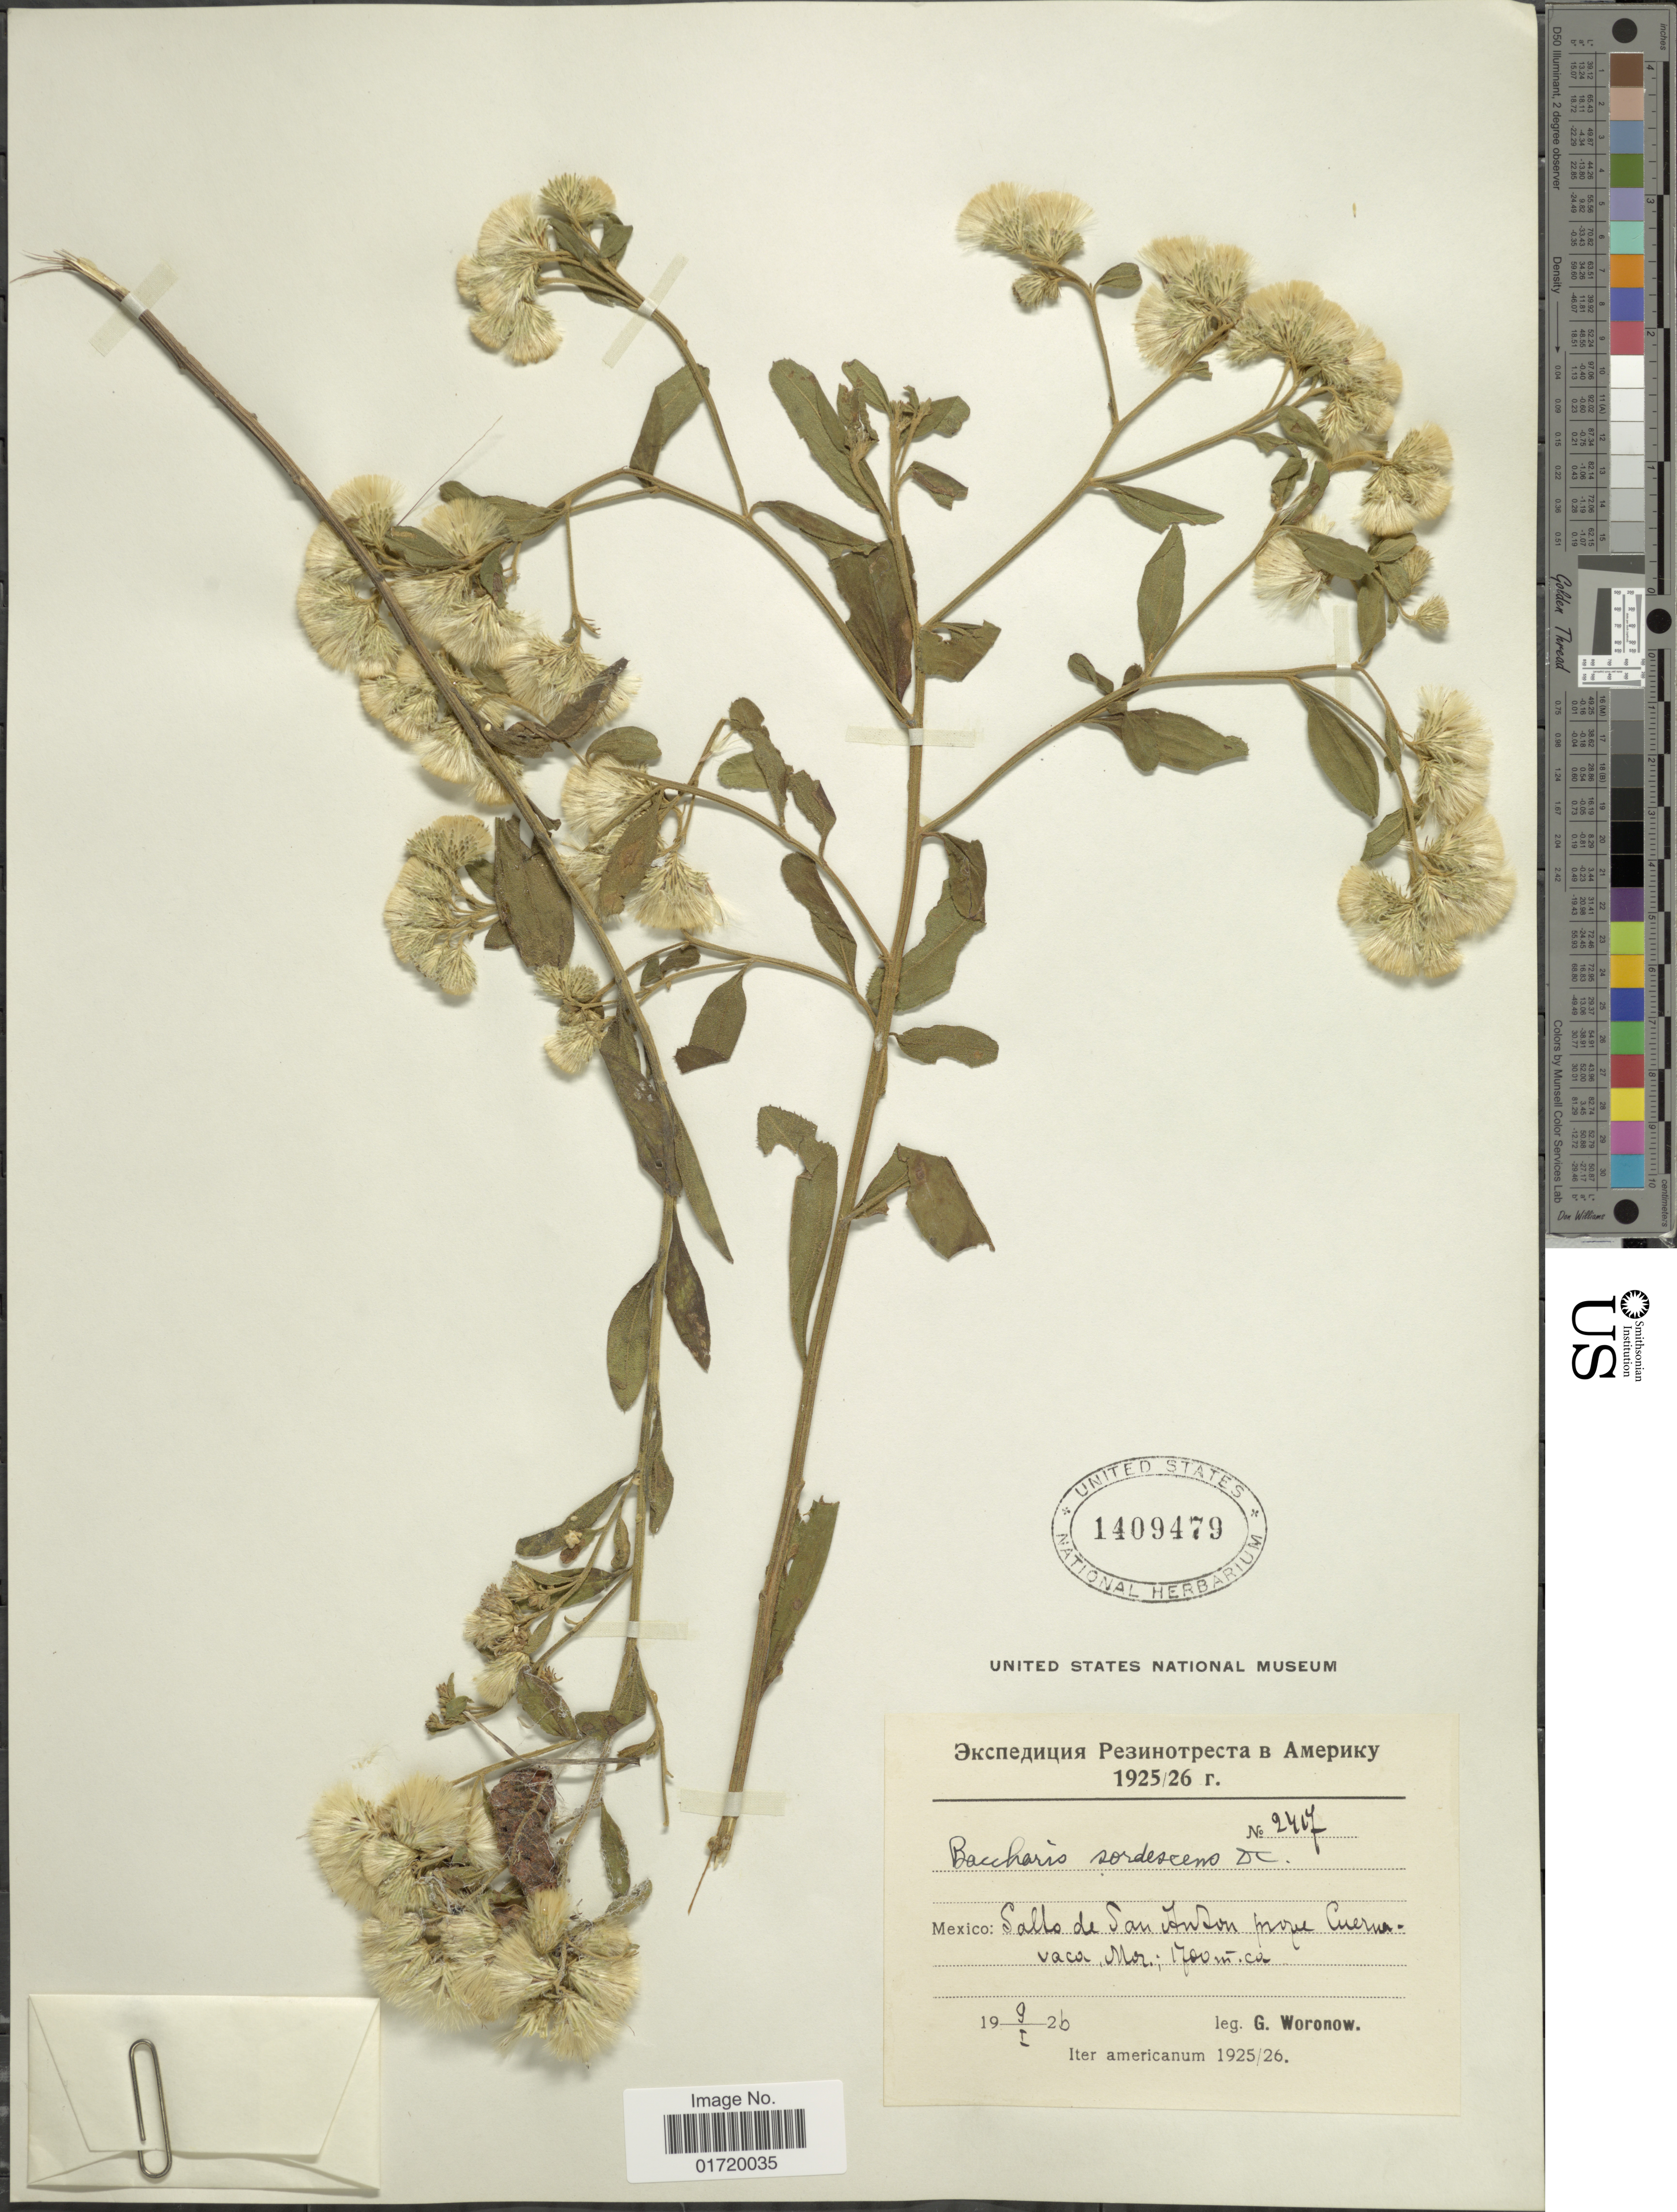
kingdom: Plantae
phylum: Tracheophyta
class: Magnoliopsida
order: Asterales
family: Asteraceae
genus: Baccharis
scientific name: Baccharis sordescens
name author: DC.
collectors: G. Woronow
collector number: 2417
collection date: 1926-01-09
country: Mexico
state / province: Morelos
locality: Salto de San Anton, prope Cuernavaca, Mor.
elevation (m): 1700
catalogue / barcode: US 1409479